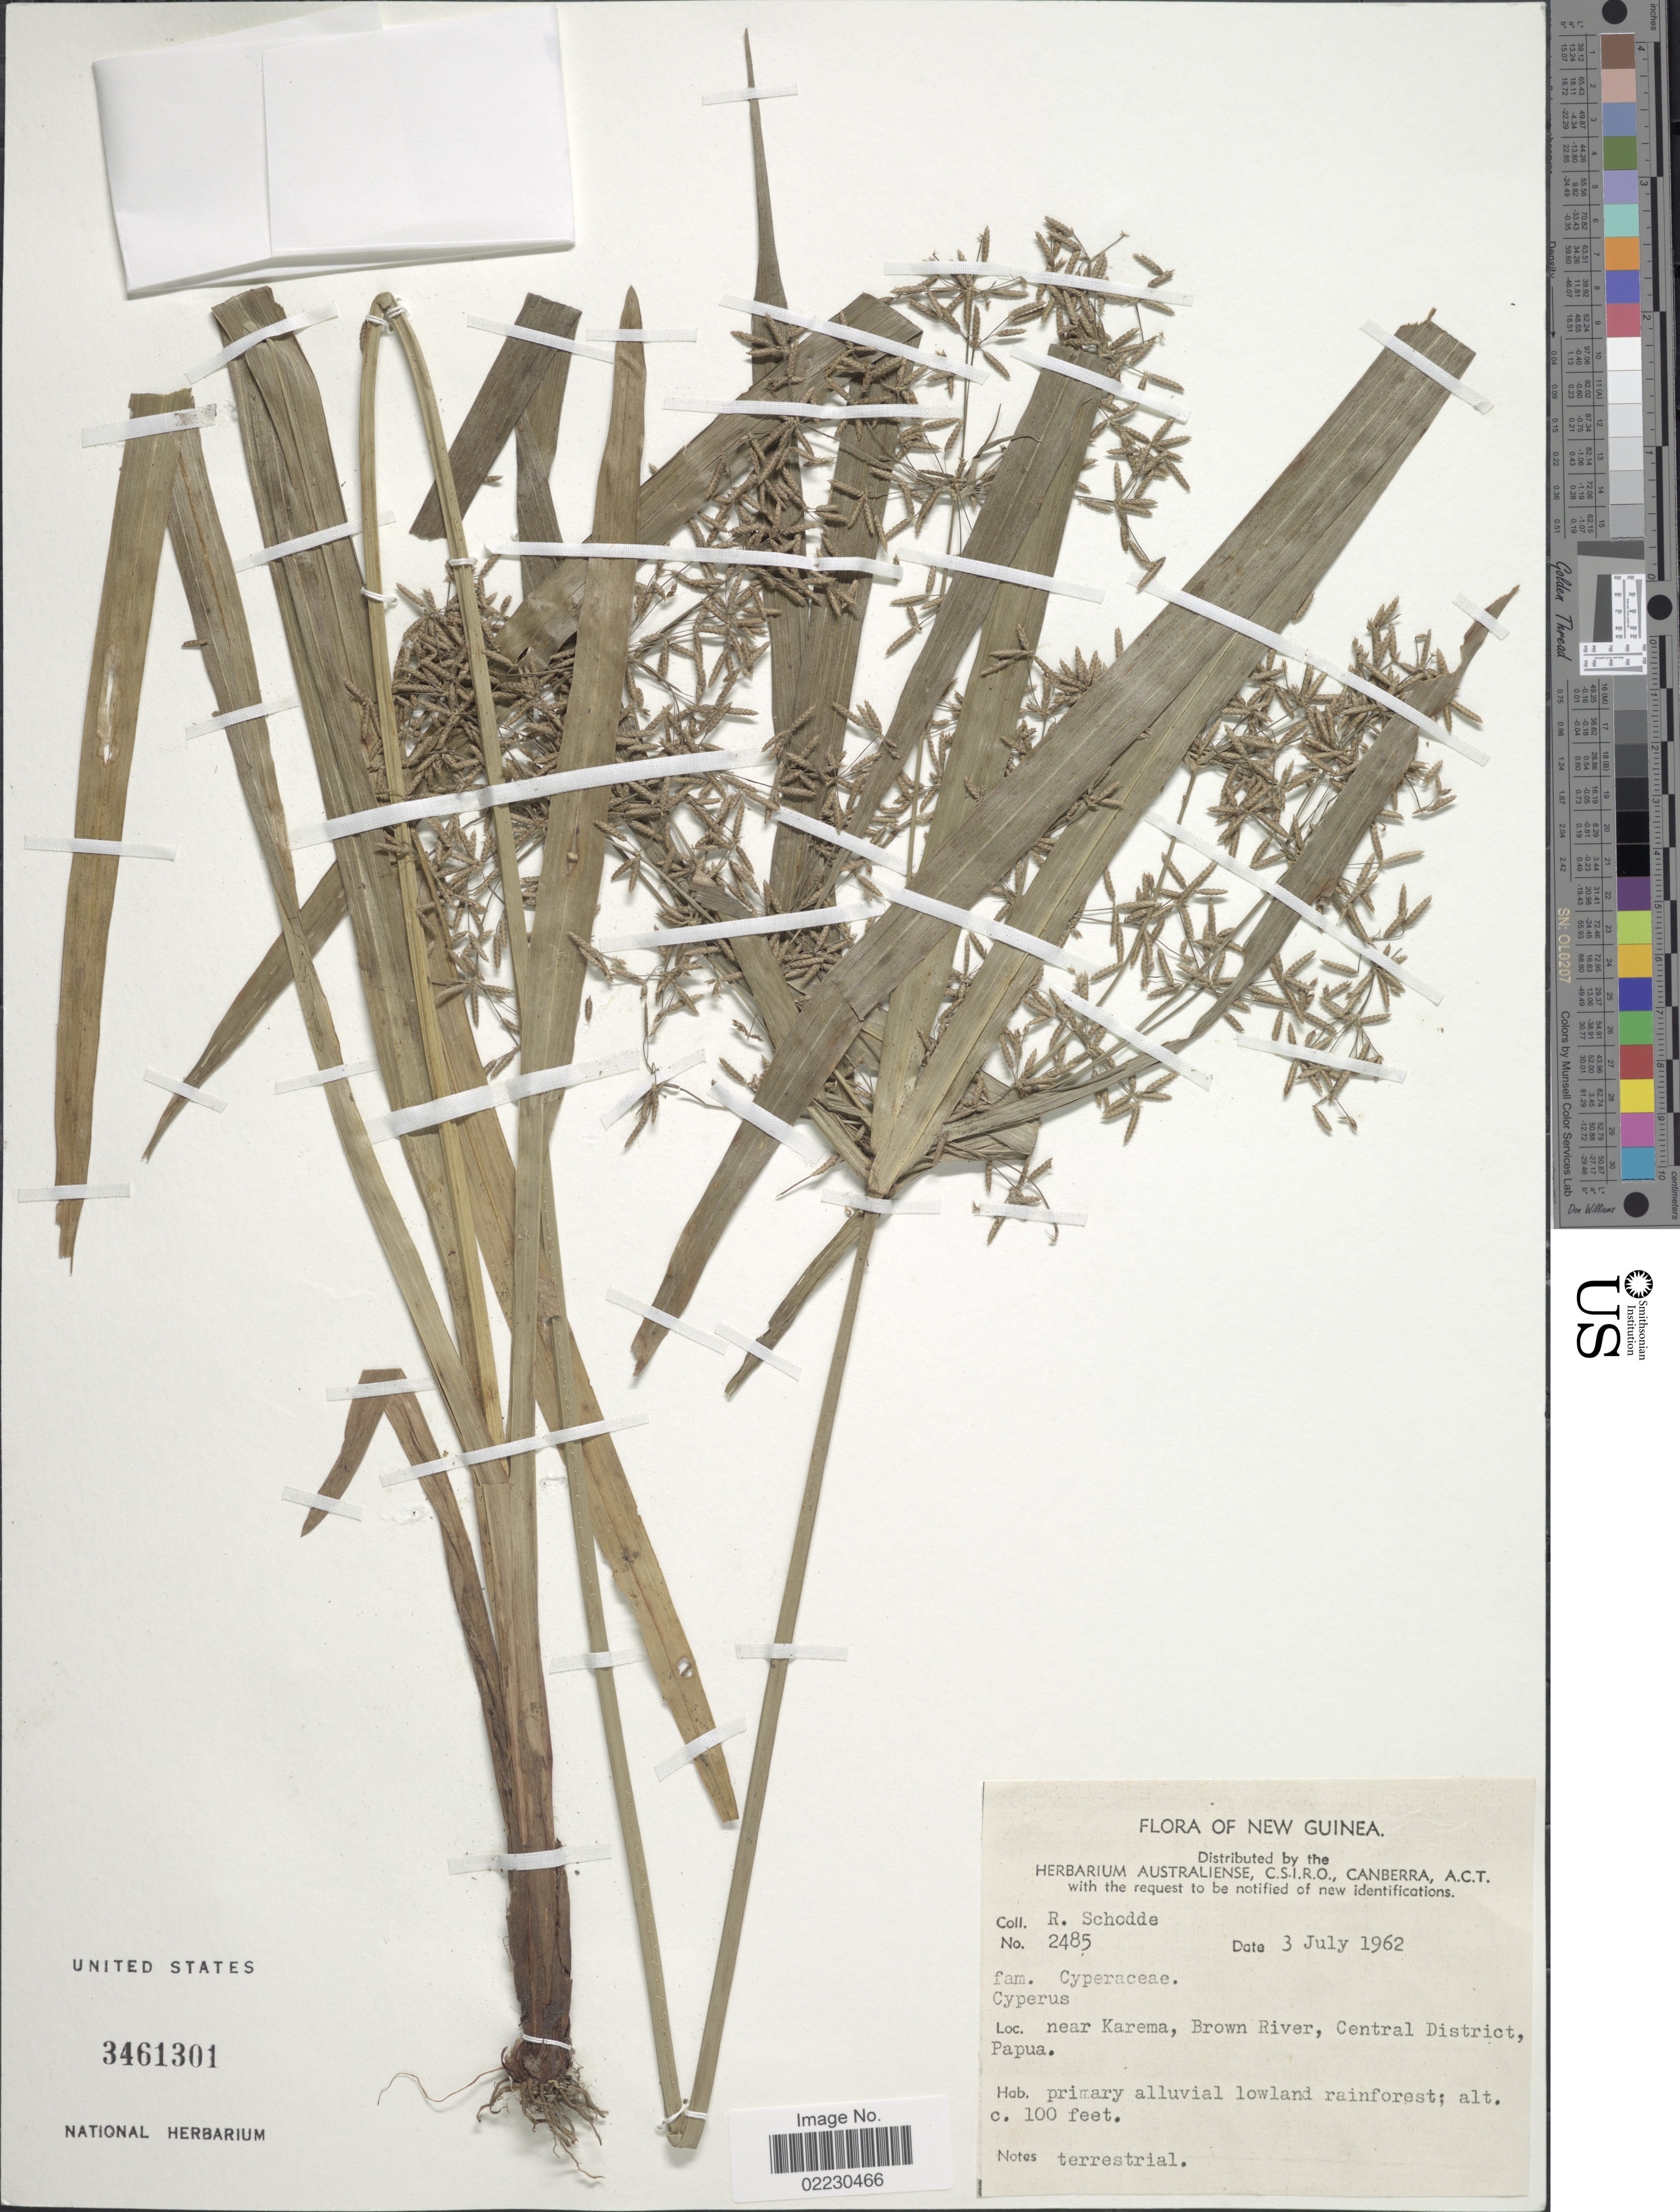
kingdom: Plantae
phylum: Tracheophyta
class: Liliopsida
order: Poales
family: Cyperaceae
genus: Cyperus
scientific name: Cyperus diffusus var. macrostachyus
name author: Boeckeler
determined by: Kern, J. H.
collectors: R. Schodde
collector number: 2485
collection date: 1962-07-03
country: Papua New Guinea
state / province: Central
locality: Near Karema, Brown River, Central District,Papua, New Guinea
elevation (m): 30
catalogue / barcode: US 3461301